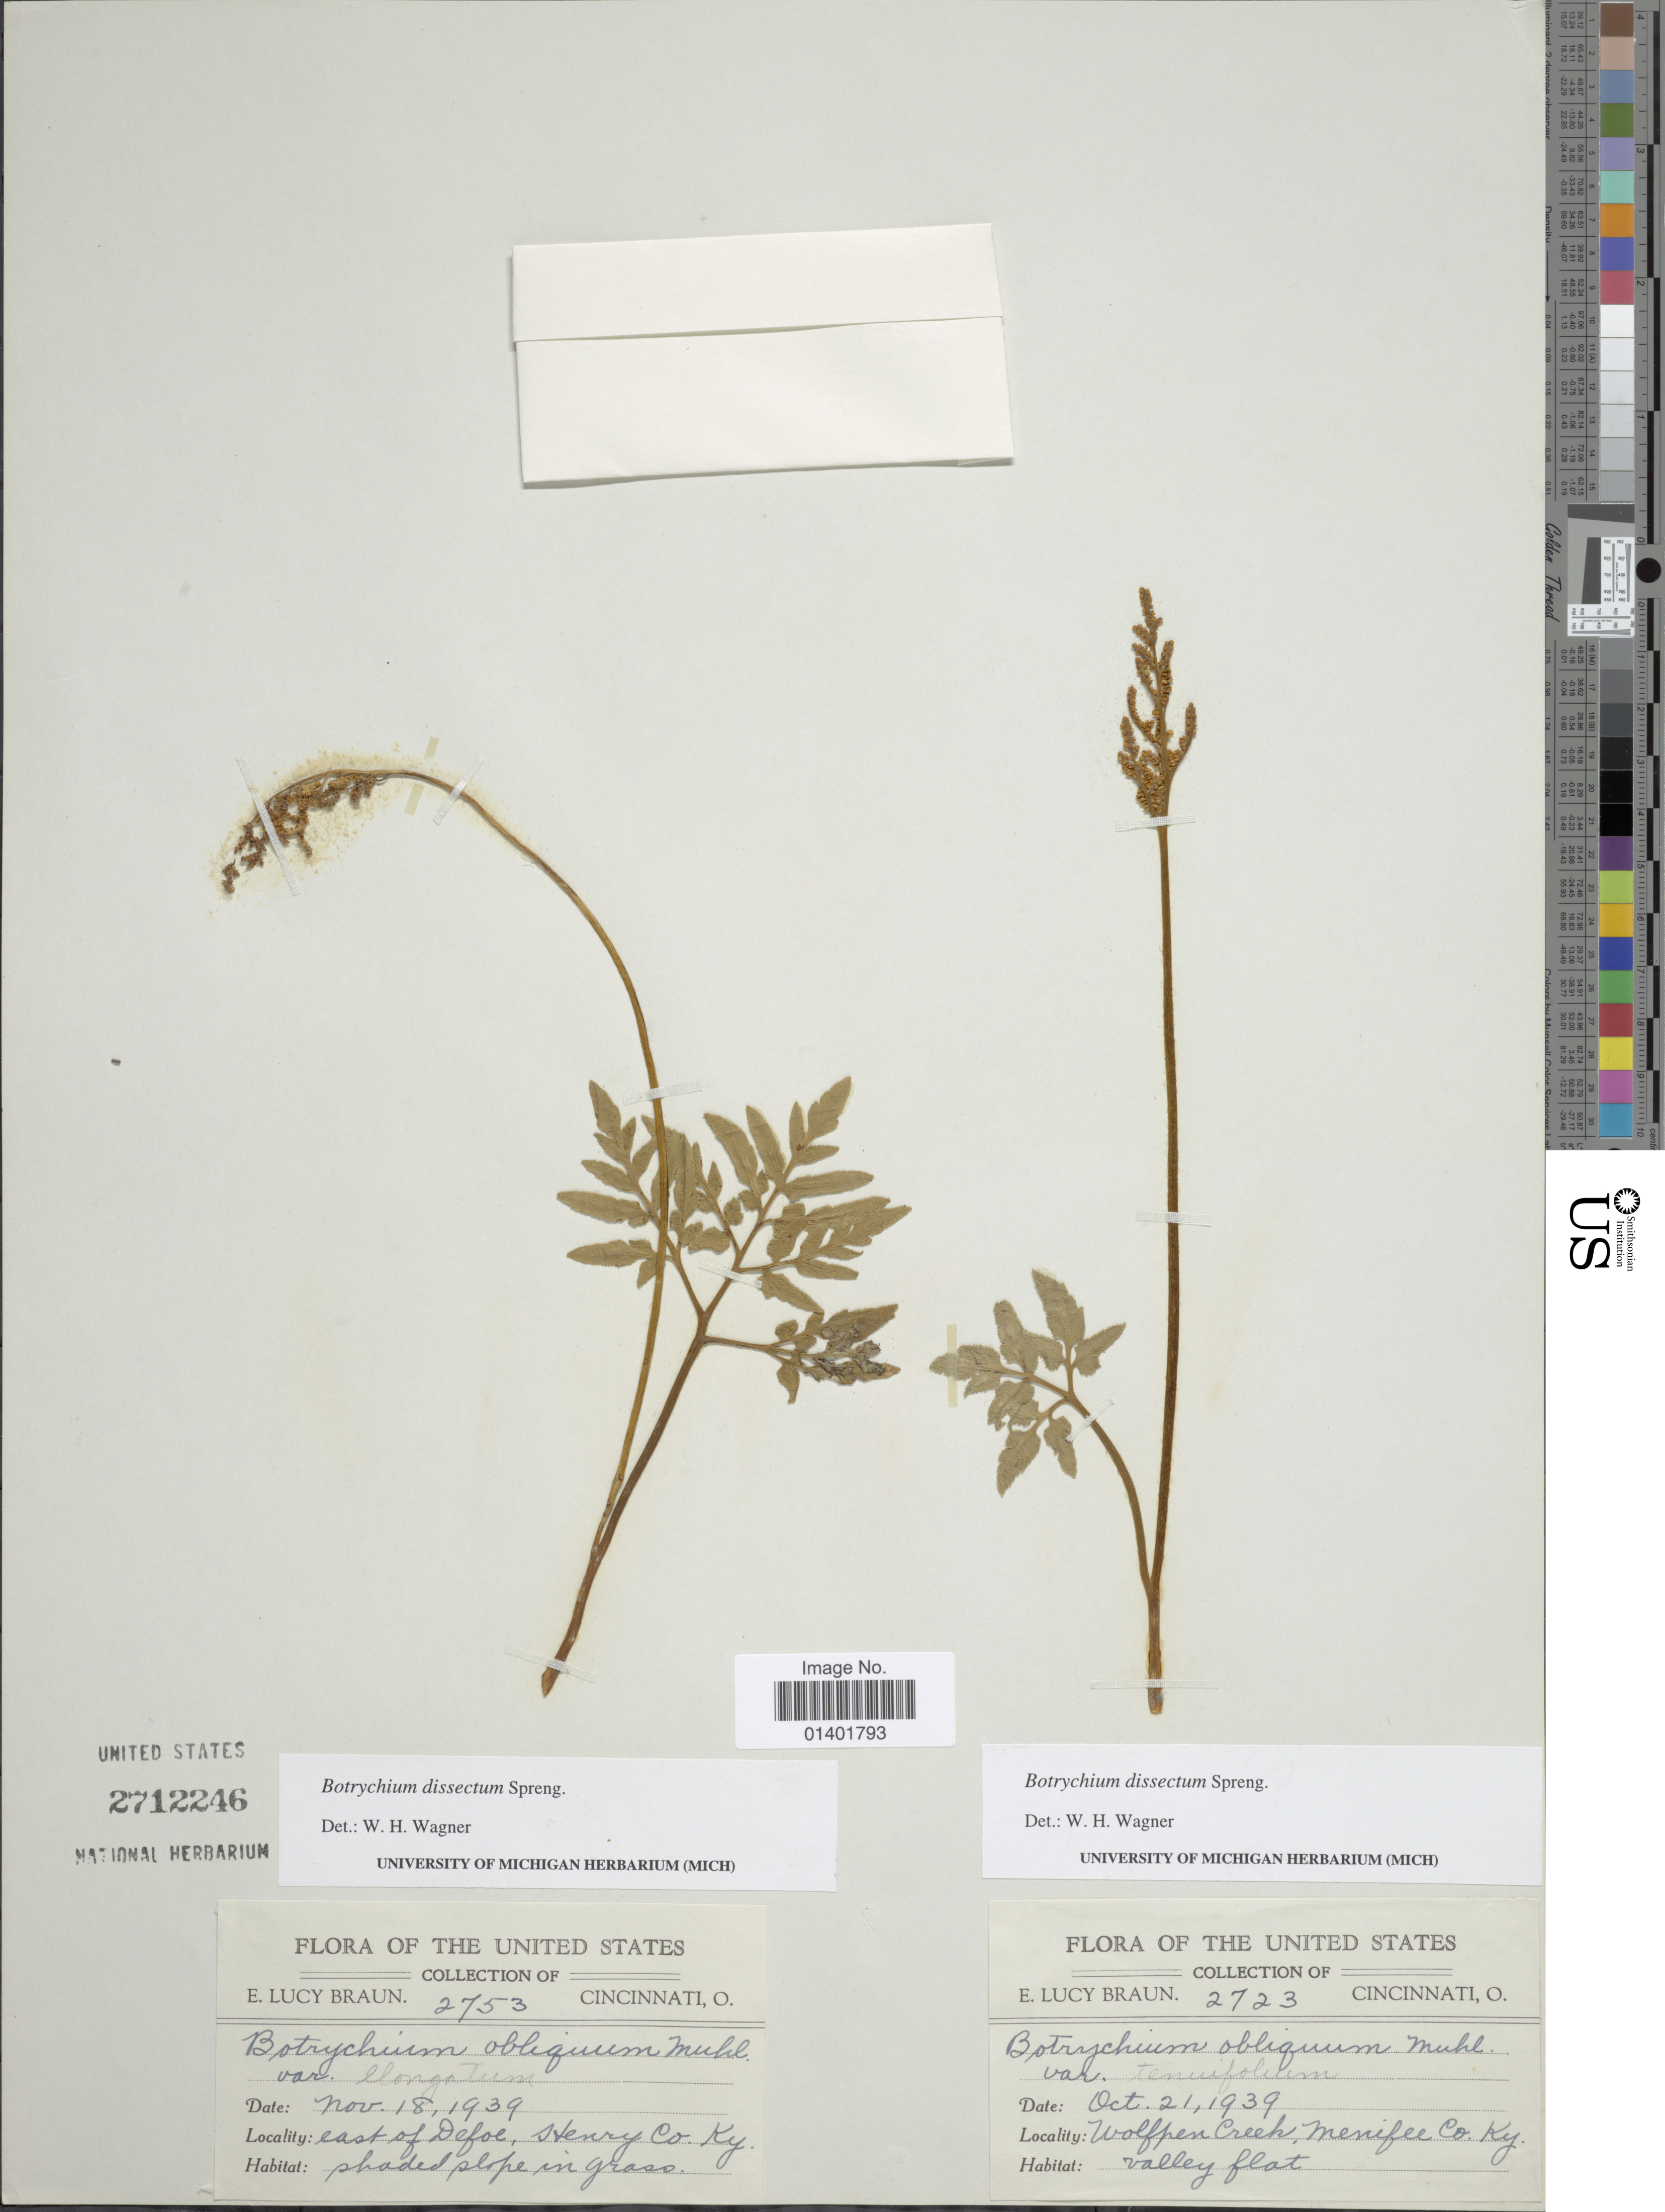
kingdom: Plantae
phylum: Tracheophyta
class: Polypodiopsida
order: Ophioglossales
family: Ophioglossaceae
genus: Botrychium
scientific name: Botrychium dissectum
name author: Spreng.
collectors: E. L. Braun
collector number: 2723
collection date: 1939-10-21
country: United States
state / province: Kentucky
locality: Wolfpen Creek, Menifee Co.